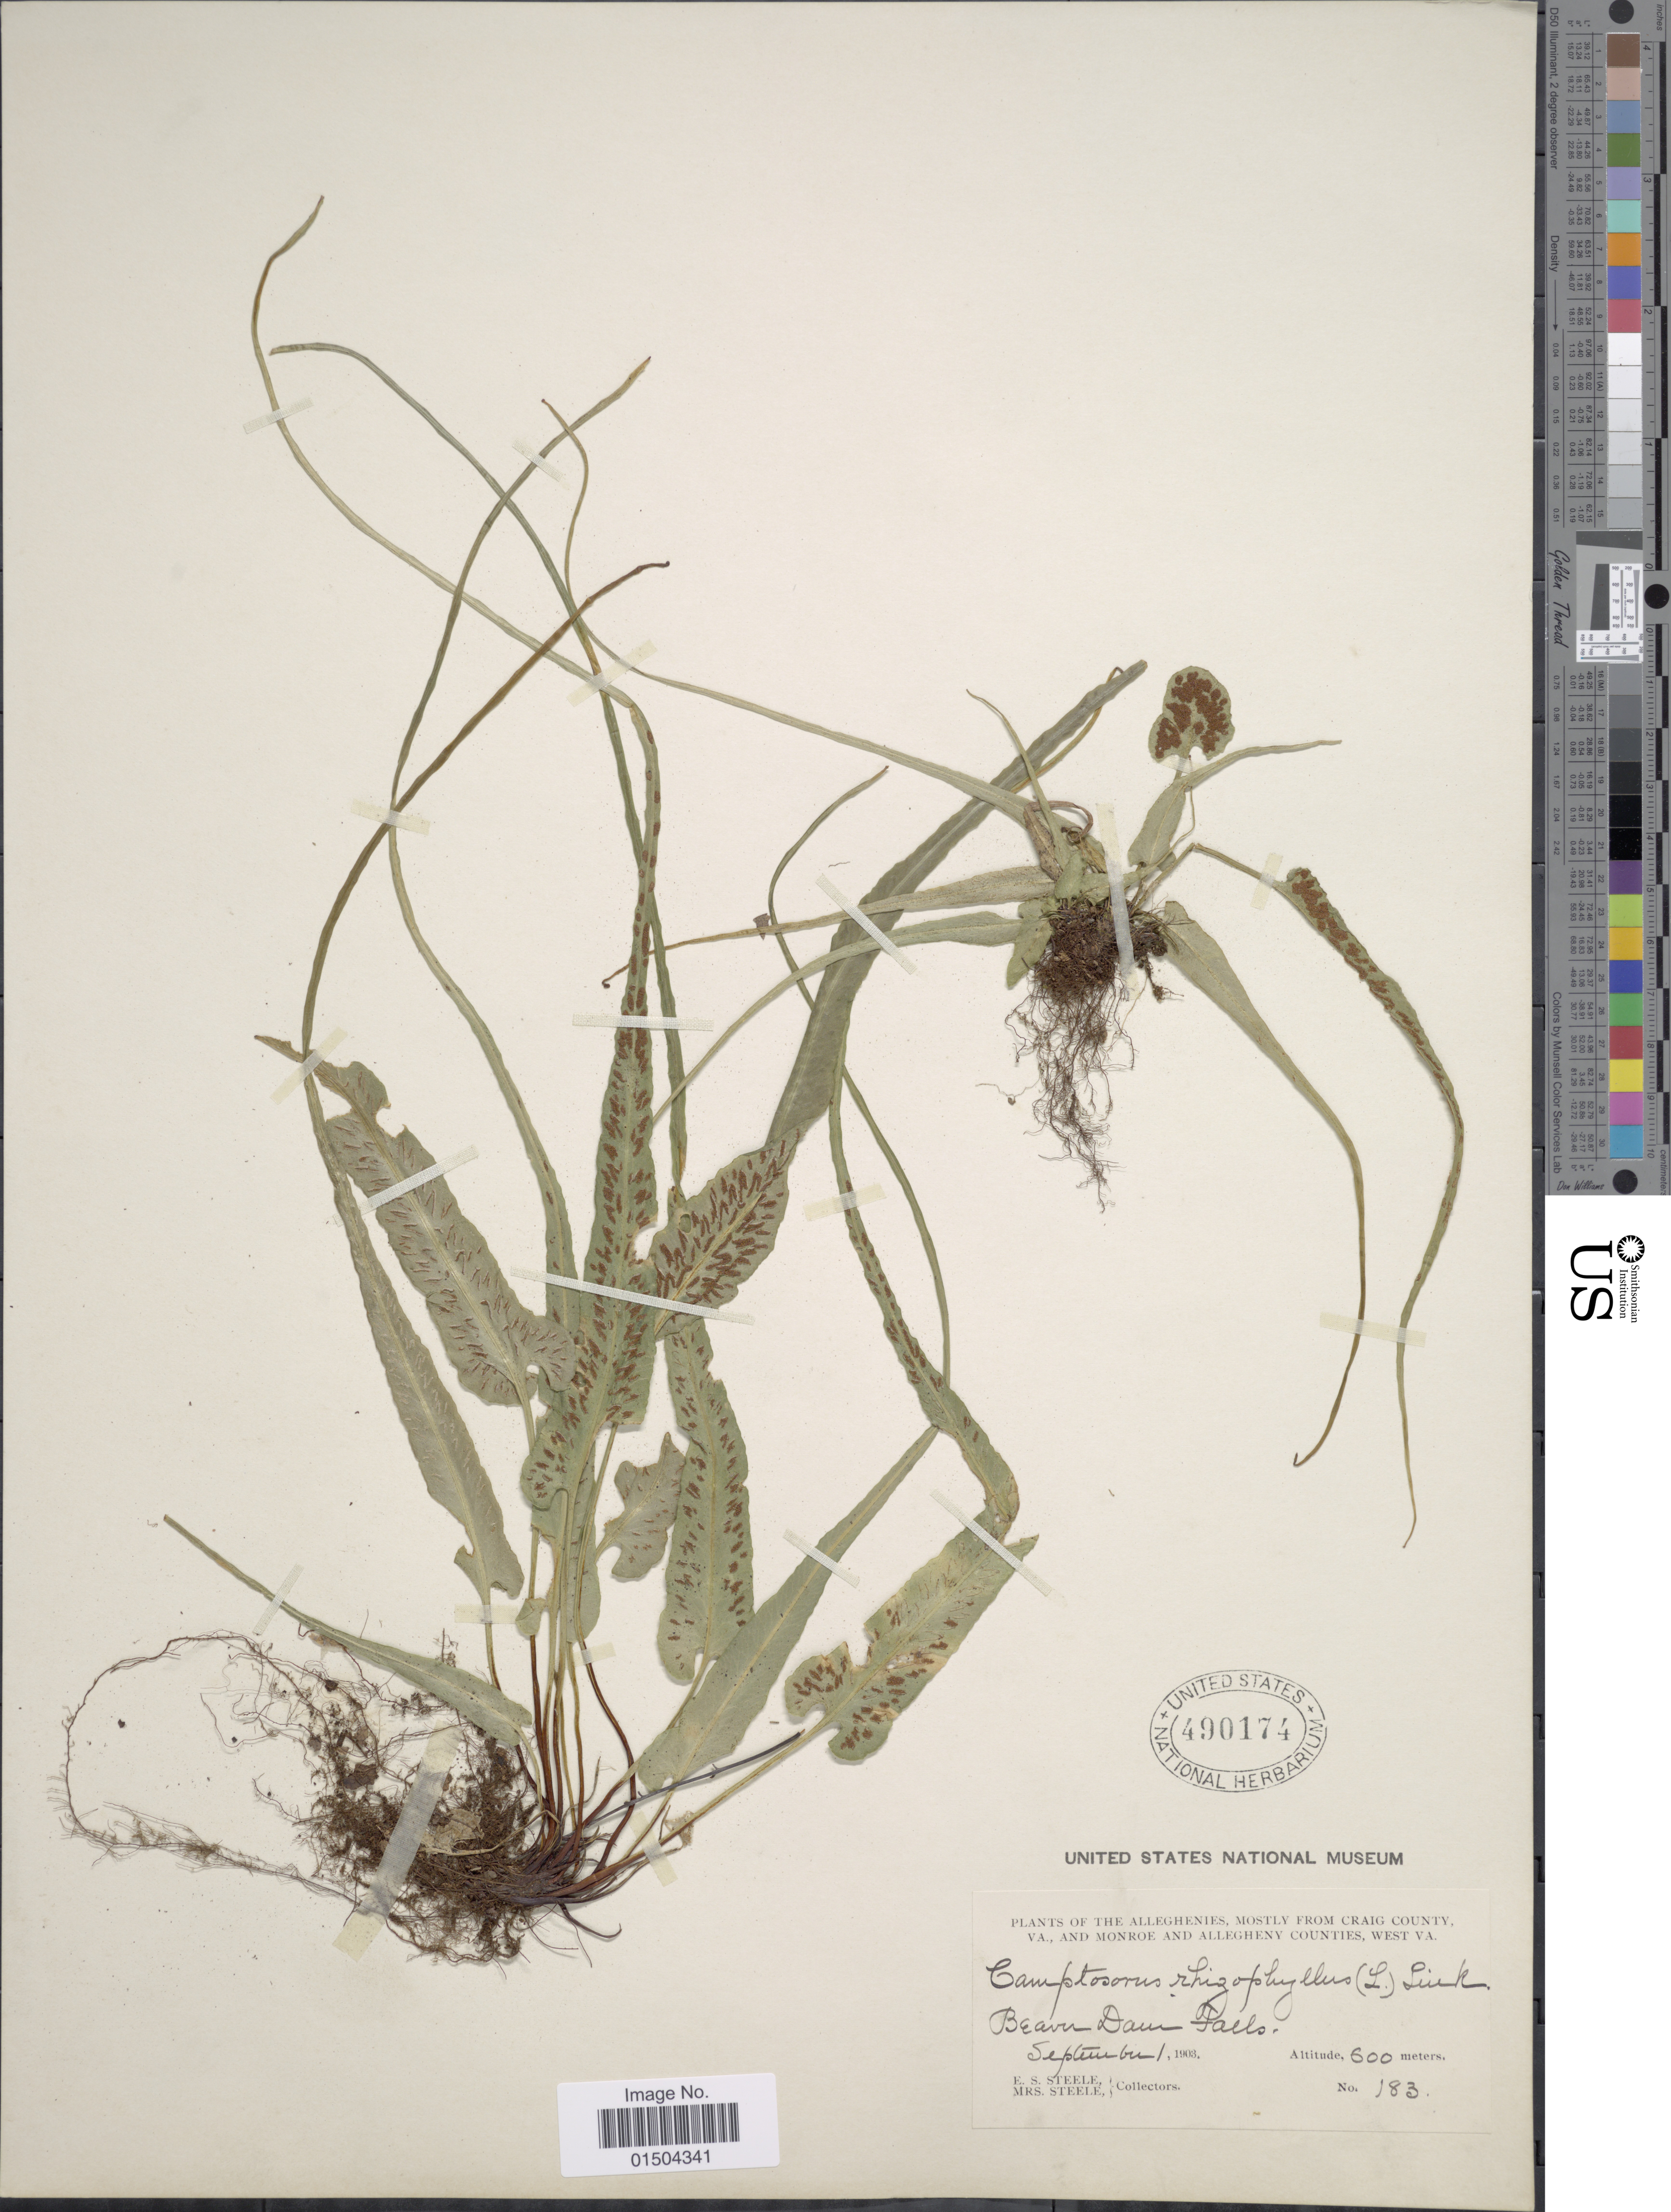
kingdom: Plantae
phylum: Tracheophyta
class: Polypodiopsida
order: Polypodiales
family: Aspleniaceae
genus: Asplenium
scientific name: Asplenium rhizophyllum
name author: L.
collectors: E. Steele & Mrs. E. S. Steele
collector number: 183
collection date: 1903-09-01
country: United States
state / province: Virginia / West Virginia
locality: Alleghenies, mostly from Craig County, Va., and Monroe and Allegheny Counties, West Va. Beaver Dam Falls.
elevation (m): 600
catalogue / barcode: US 490174